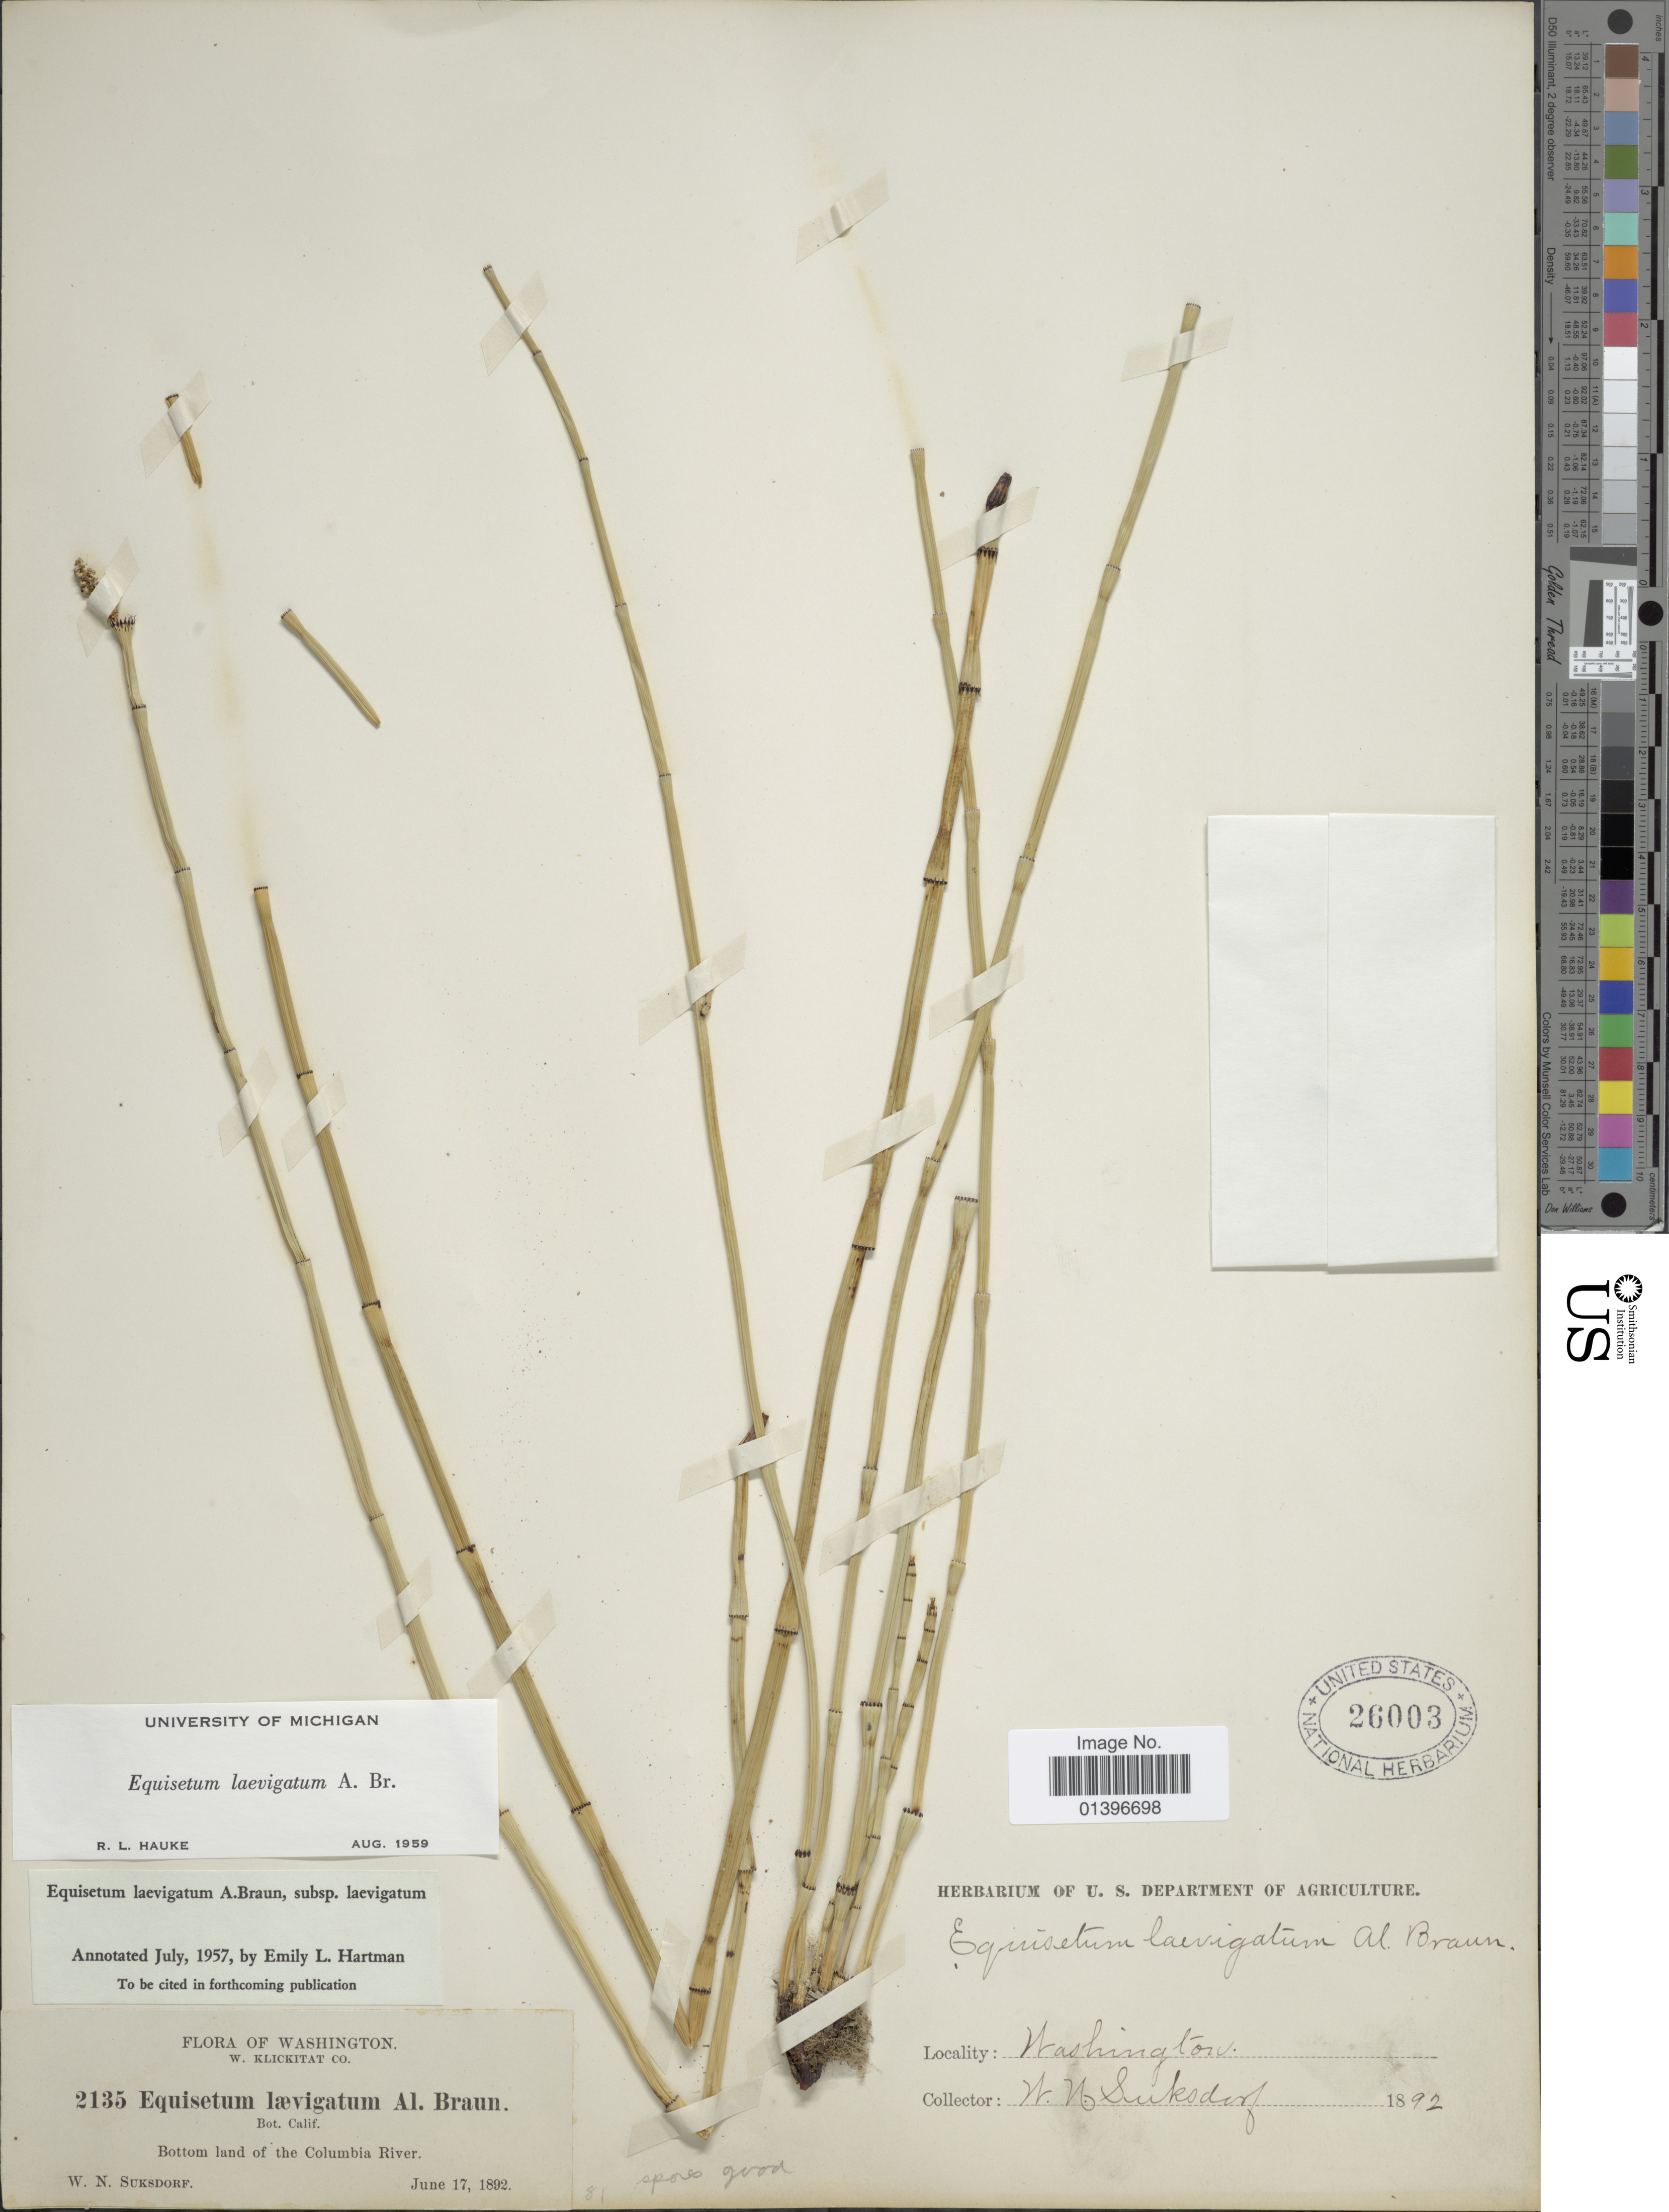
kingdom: Plantae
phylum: Tracheophyta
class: Polypodiopsida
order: Equisetales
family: Equisetaceae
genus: Equisetum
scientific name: Equisetum laevigatum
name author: A. Braun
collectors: W. N. Suksdorf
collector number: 2135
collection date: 1892-06-17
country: United States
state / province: Washington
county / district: Klickitat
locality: W. Klickitat Co. Bottom land of the Columbia River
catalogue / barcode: US 26003